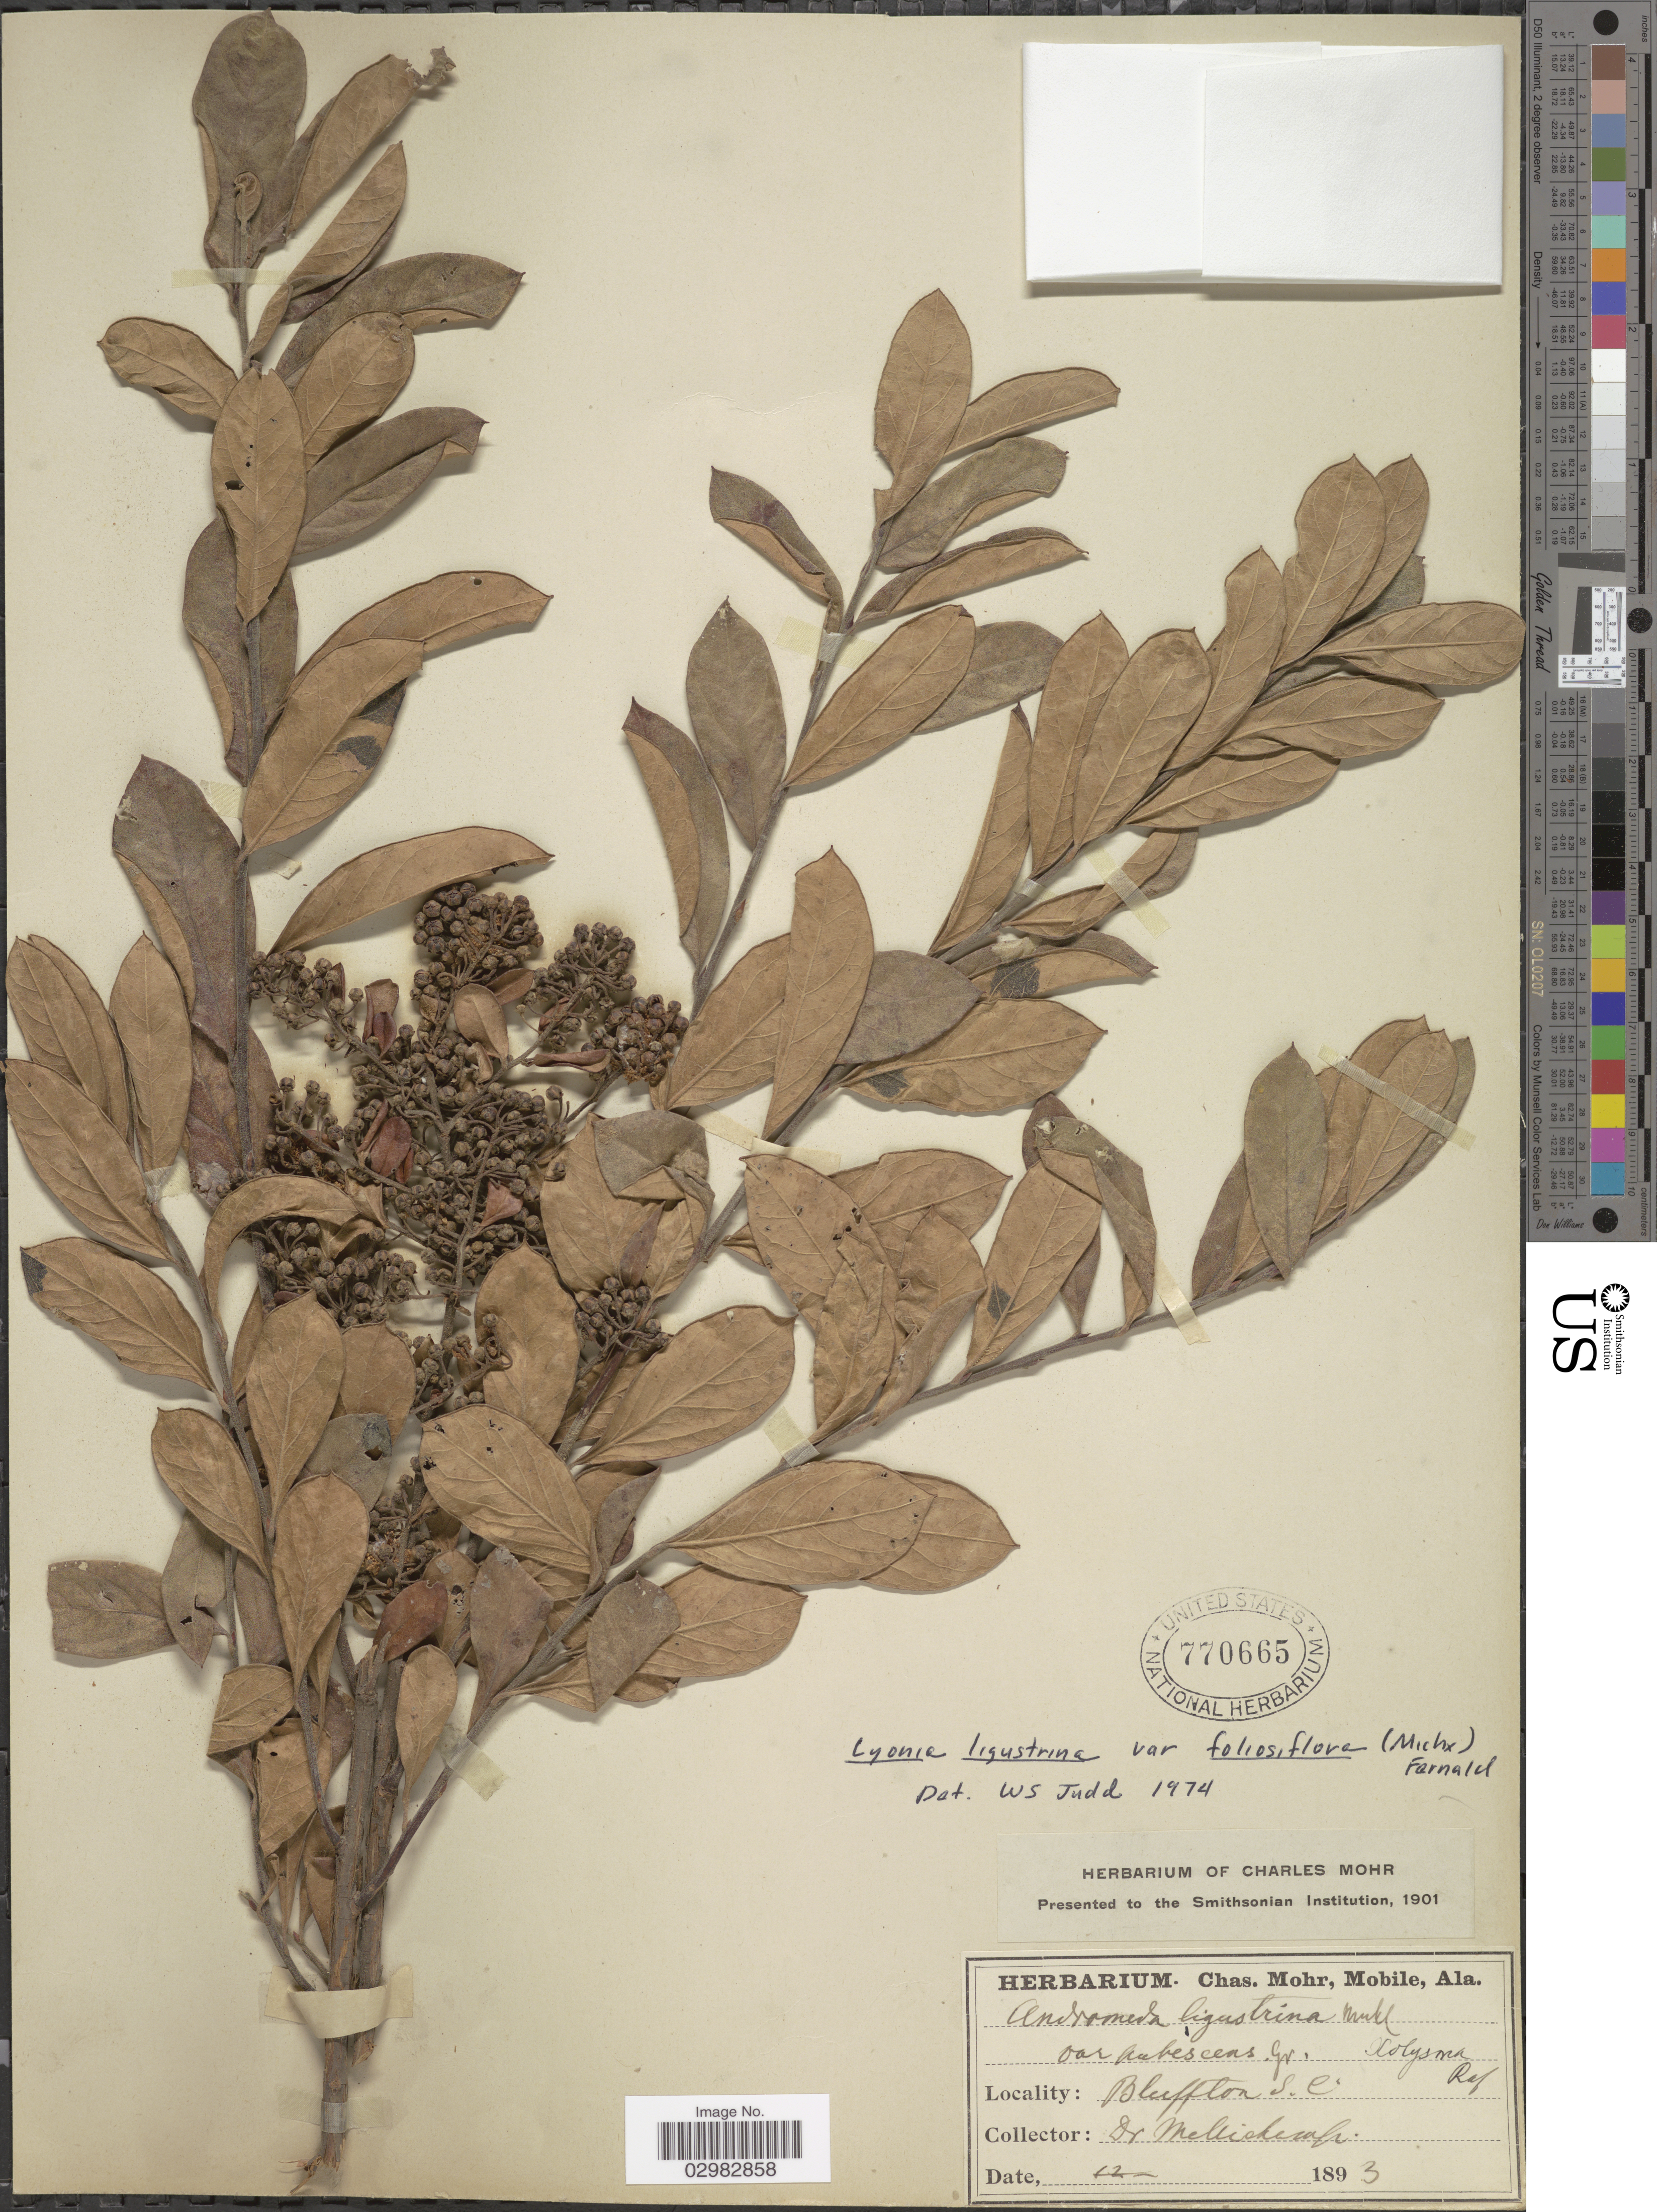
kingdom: Plantae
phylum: Tracheophyta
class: Magnoliopsida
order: Ericales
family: Ericaceae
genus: Lyonia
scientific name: Lyonia ligustrina var. foliosiflora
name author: (Michx.) Fernald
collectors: -. Mellichamp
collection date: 1893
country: United States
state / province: South Carolina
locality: Bluffton S.C.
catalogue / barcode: US 770665